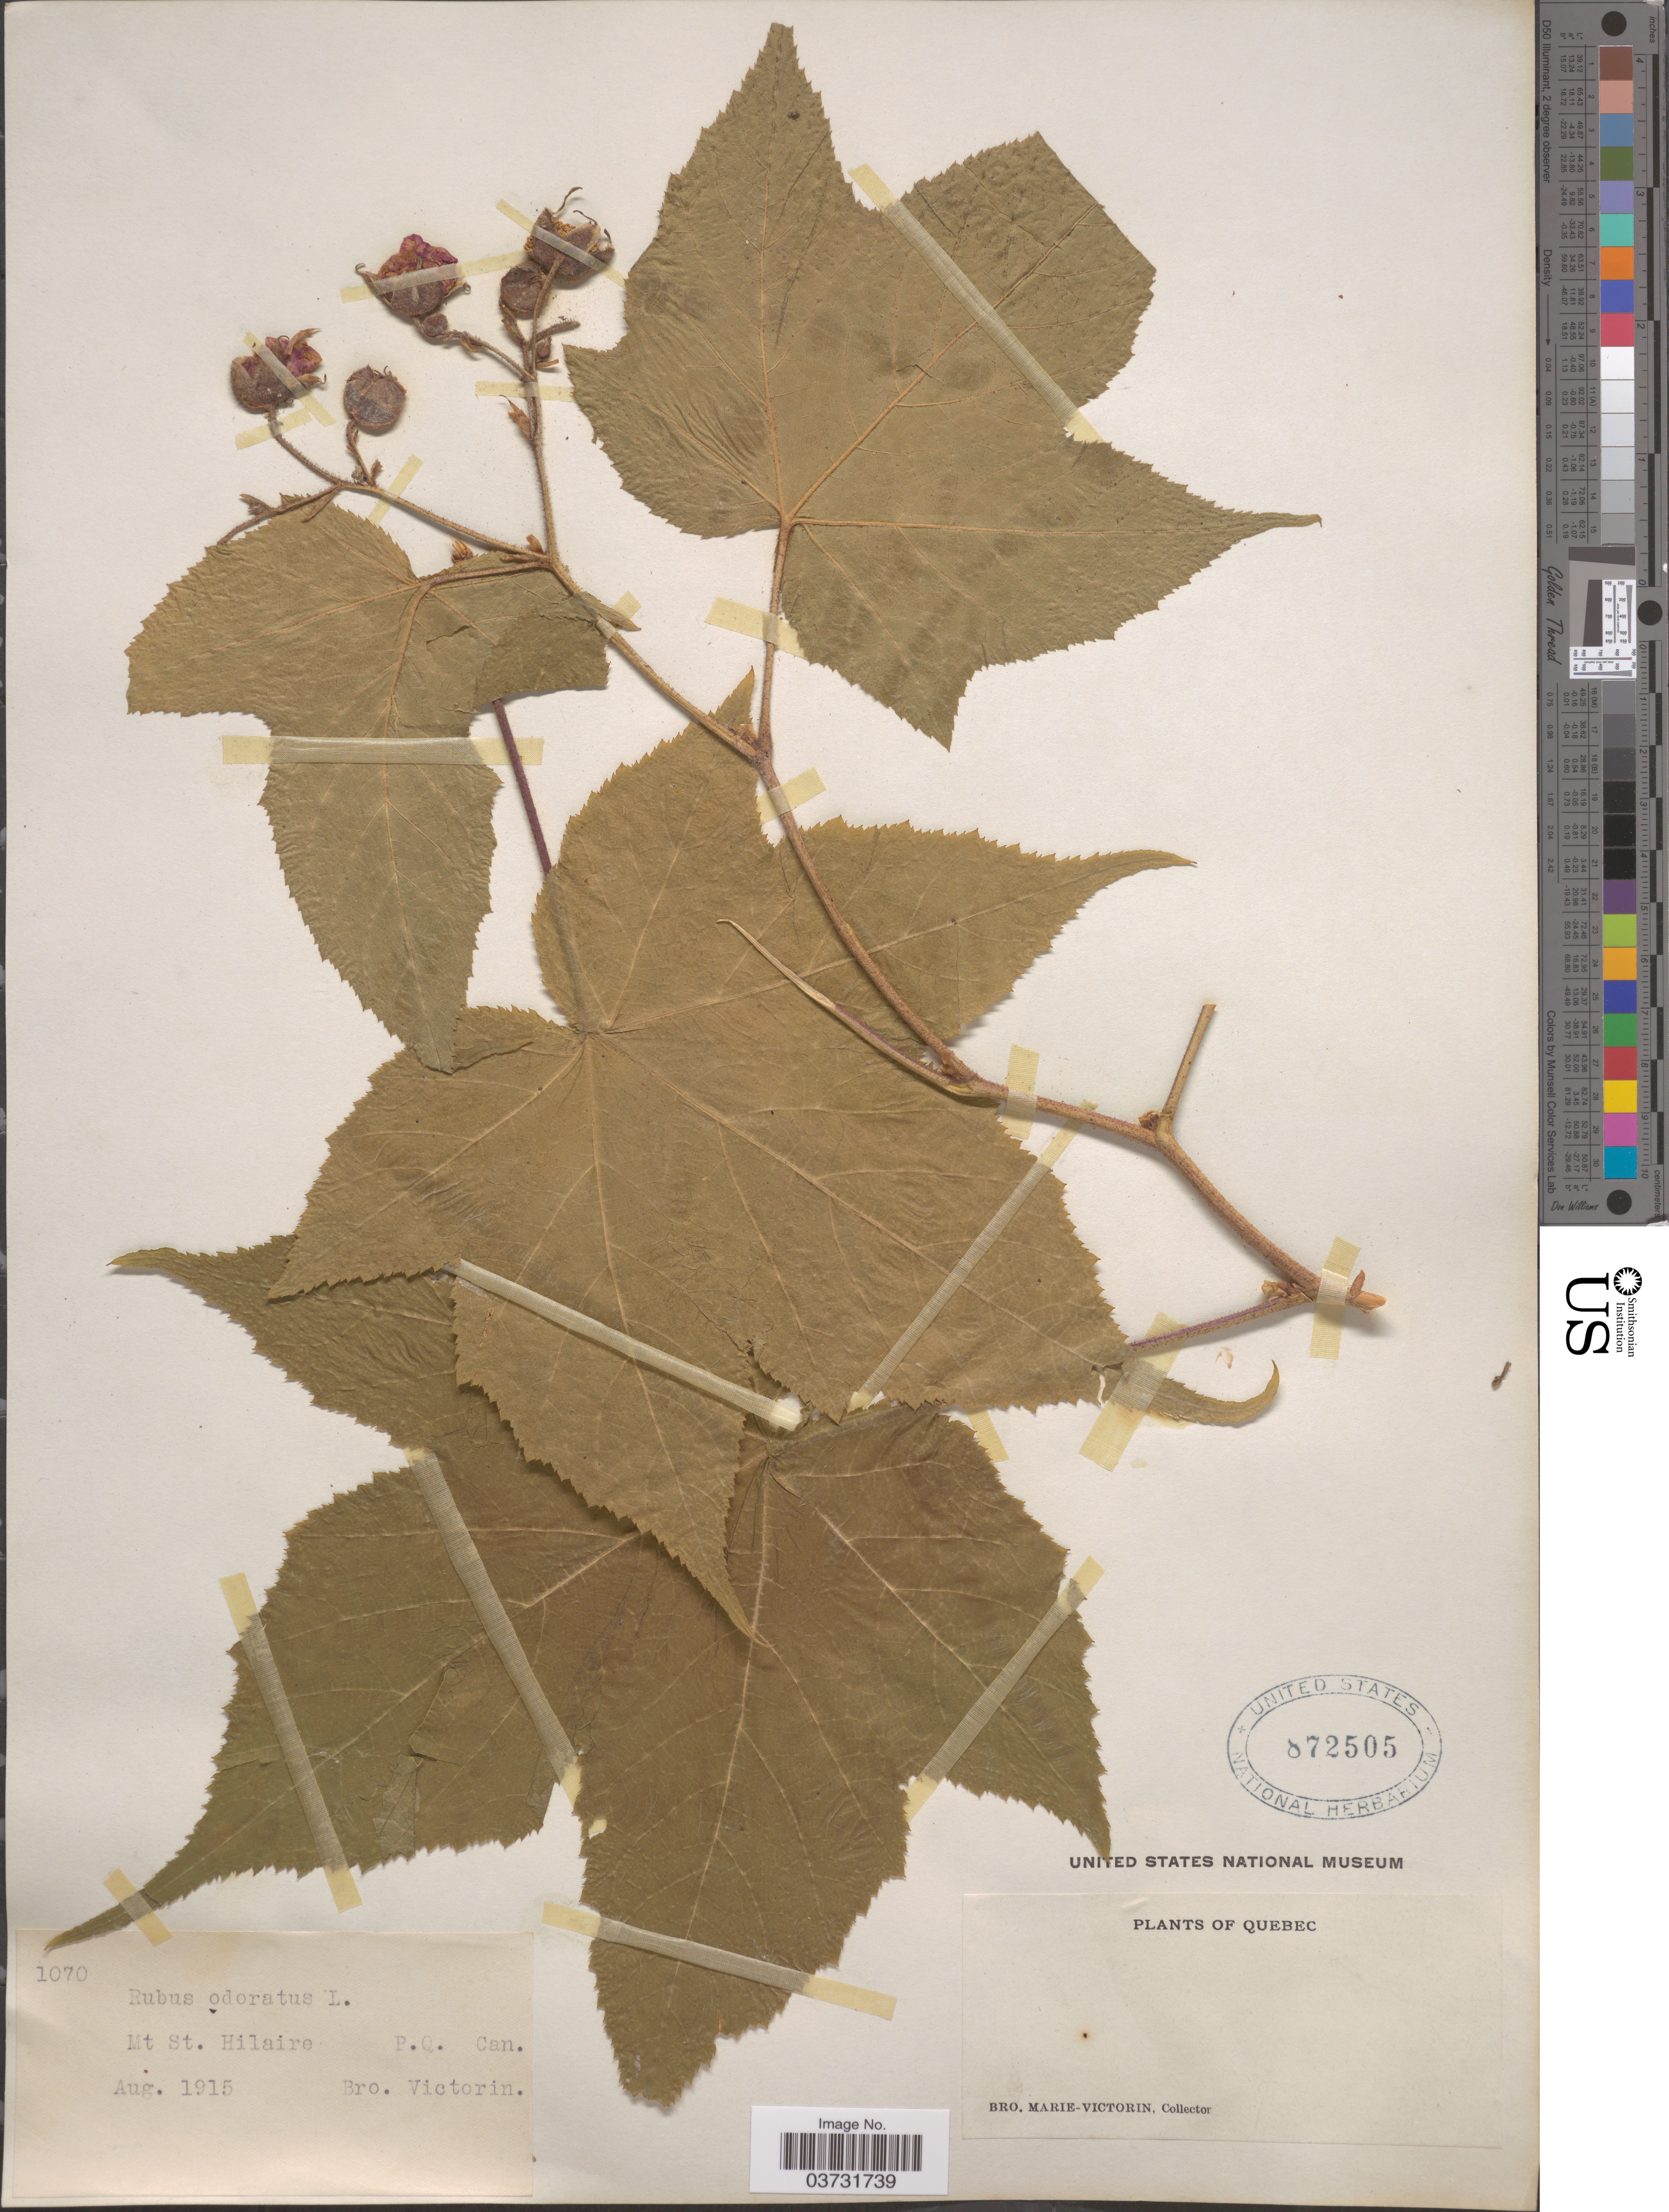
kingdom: Plantae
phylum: Tracheophyta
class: Magnoliopsida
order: Rosales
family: Rosaceae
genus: Rubus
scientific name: Rubus odoratus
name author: L.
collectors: Fr. Marie-Victorin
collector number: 1070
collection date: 1915-08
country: Canada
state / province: Quebec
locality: Mt. St. Hilaire. P. Q. Can.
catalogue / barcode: US 872505